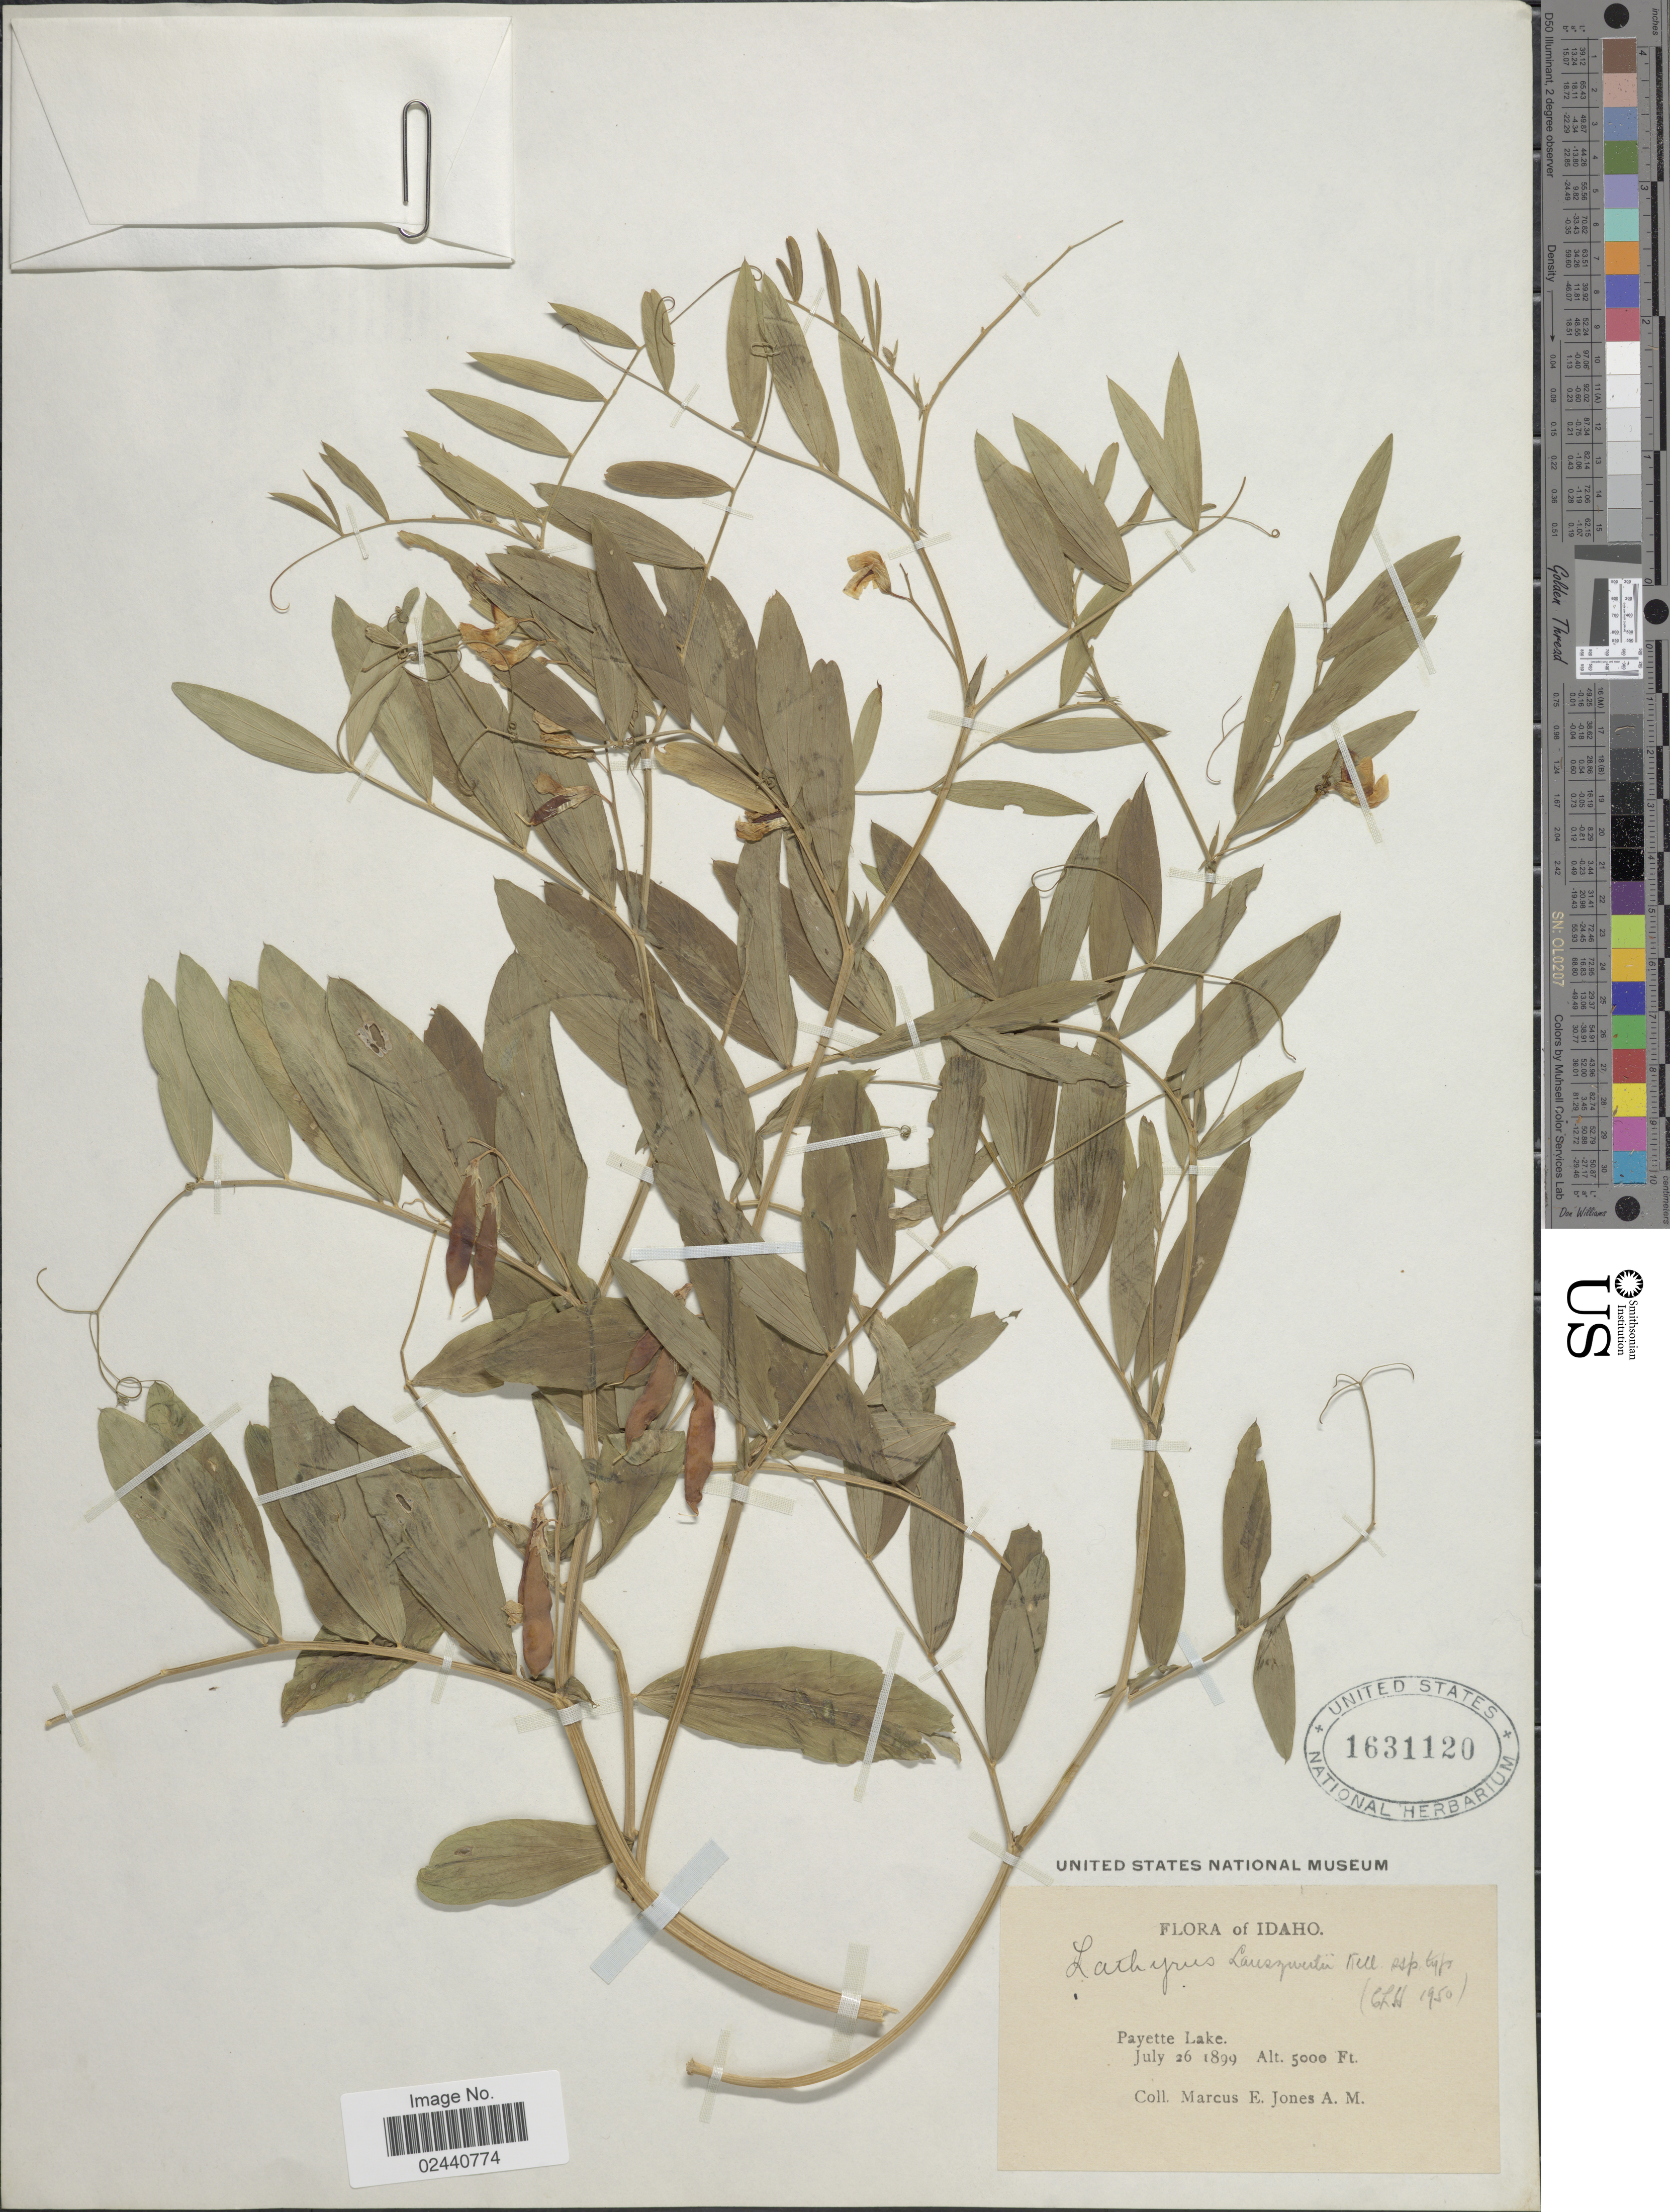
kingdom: Plantae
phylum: Tracheophyta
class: Magnoliopsida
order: Fabales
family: Fabaceae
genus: Lathyrus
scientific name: Lathyrus lanszwertii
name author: Kellogg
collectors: M. E. Jones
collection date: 1899-07-26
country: United States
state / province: Idaho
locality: Payette Lake,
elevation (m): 1524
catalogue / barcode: US 1631120